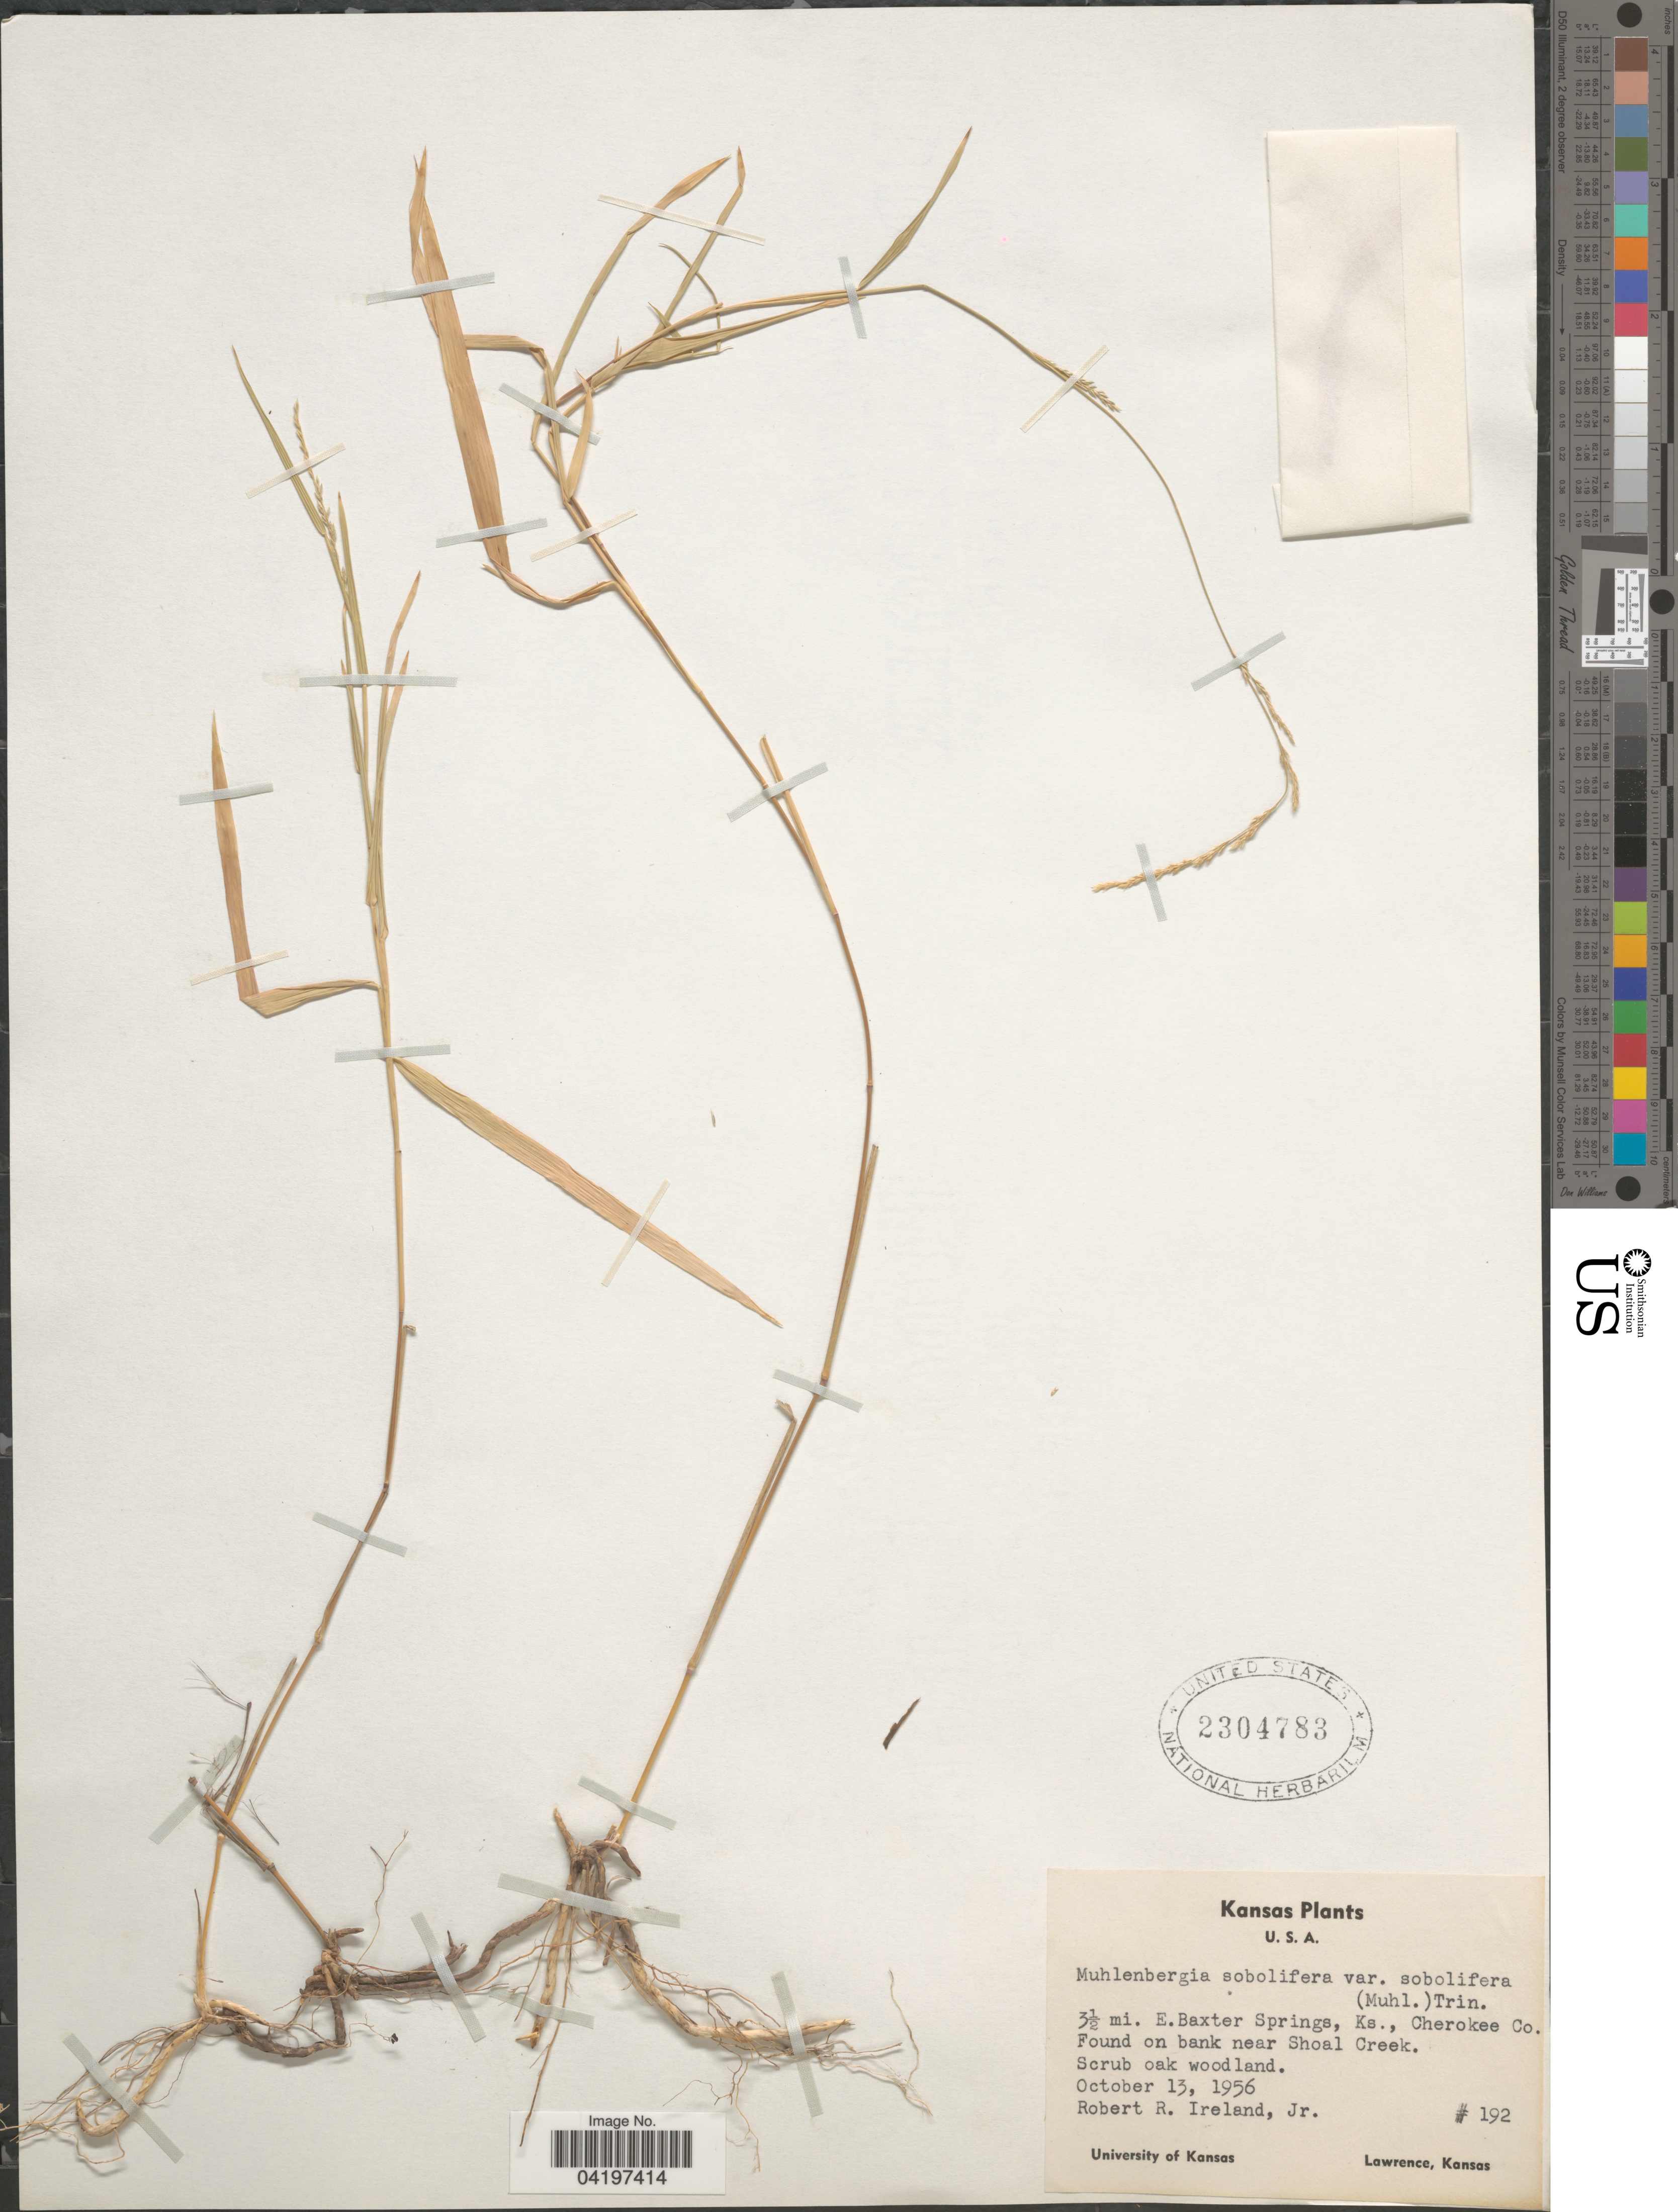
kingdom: Plantae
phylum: Tracheophyta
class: Liliopsida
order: Poales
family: Poaceae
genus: Muhlenbergia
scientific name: Muhlenbergia sobolifera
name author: (Muhl. ex Willd.) Trin.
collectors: R. Ireland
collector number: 192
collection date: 1956-10-13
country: United States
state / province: Kansas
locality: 3½ mi. E. Baxter Springs, Cherokee Co. On bank near Shoal Creek.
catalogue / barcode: US 2304783